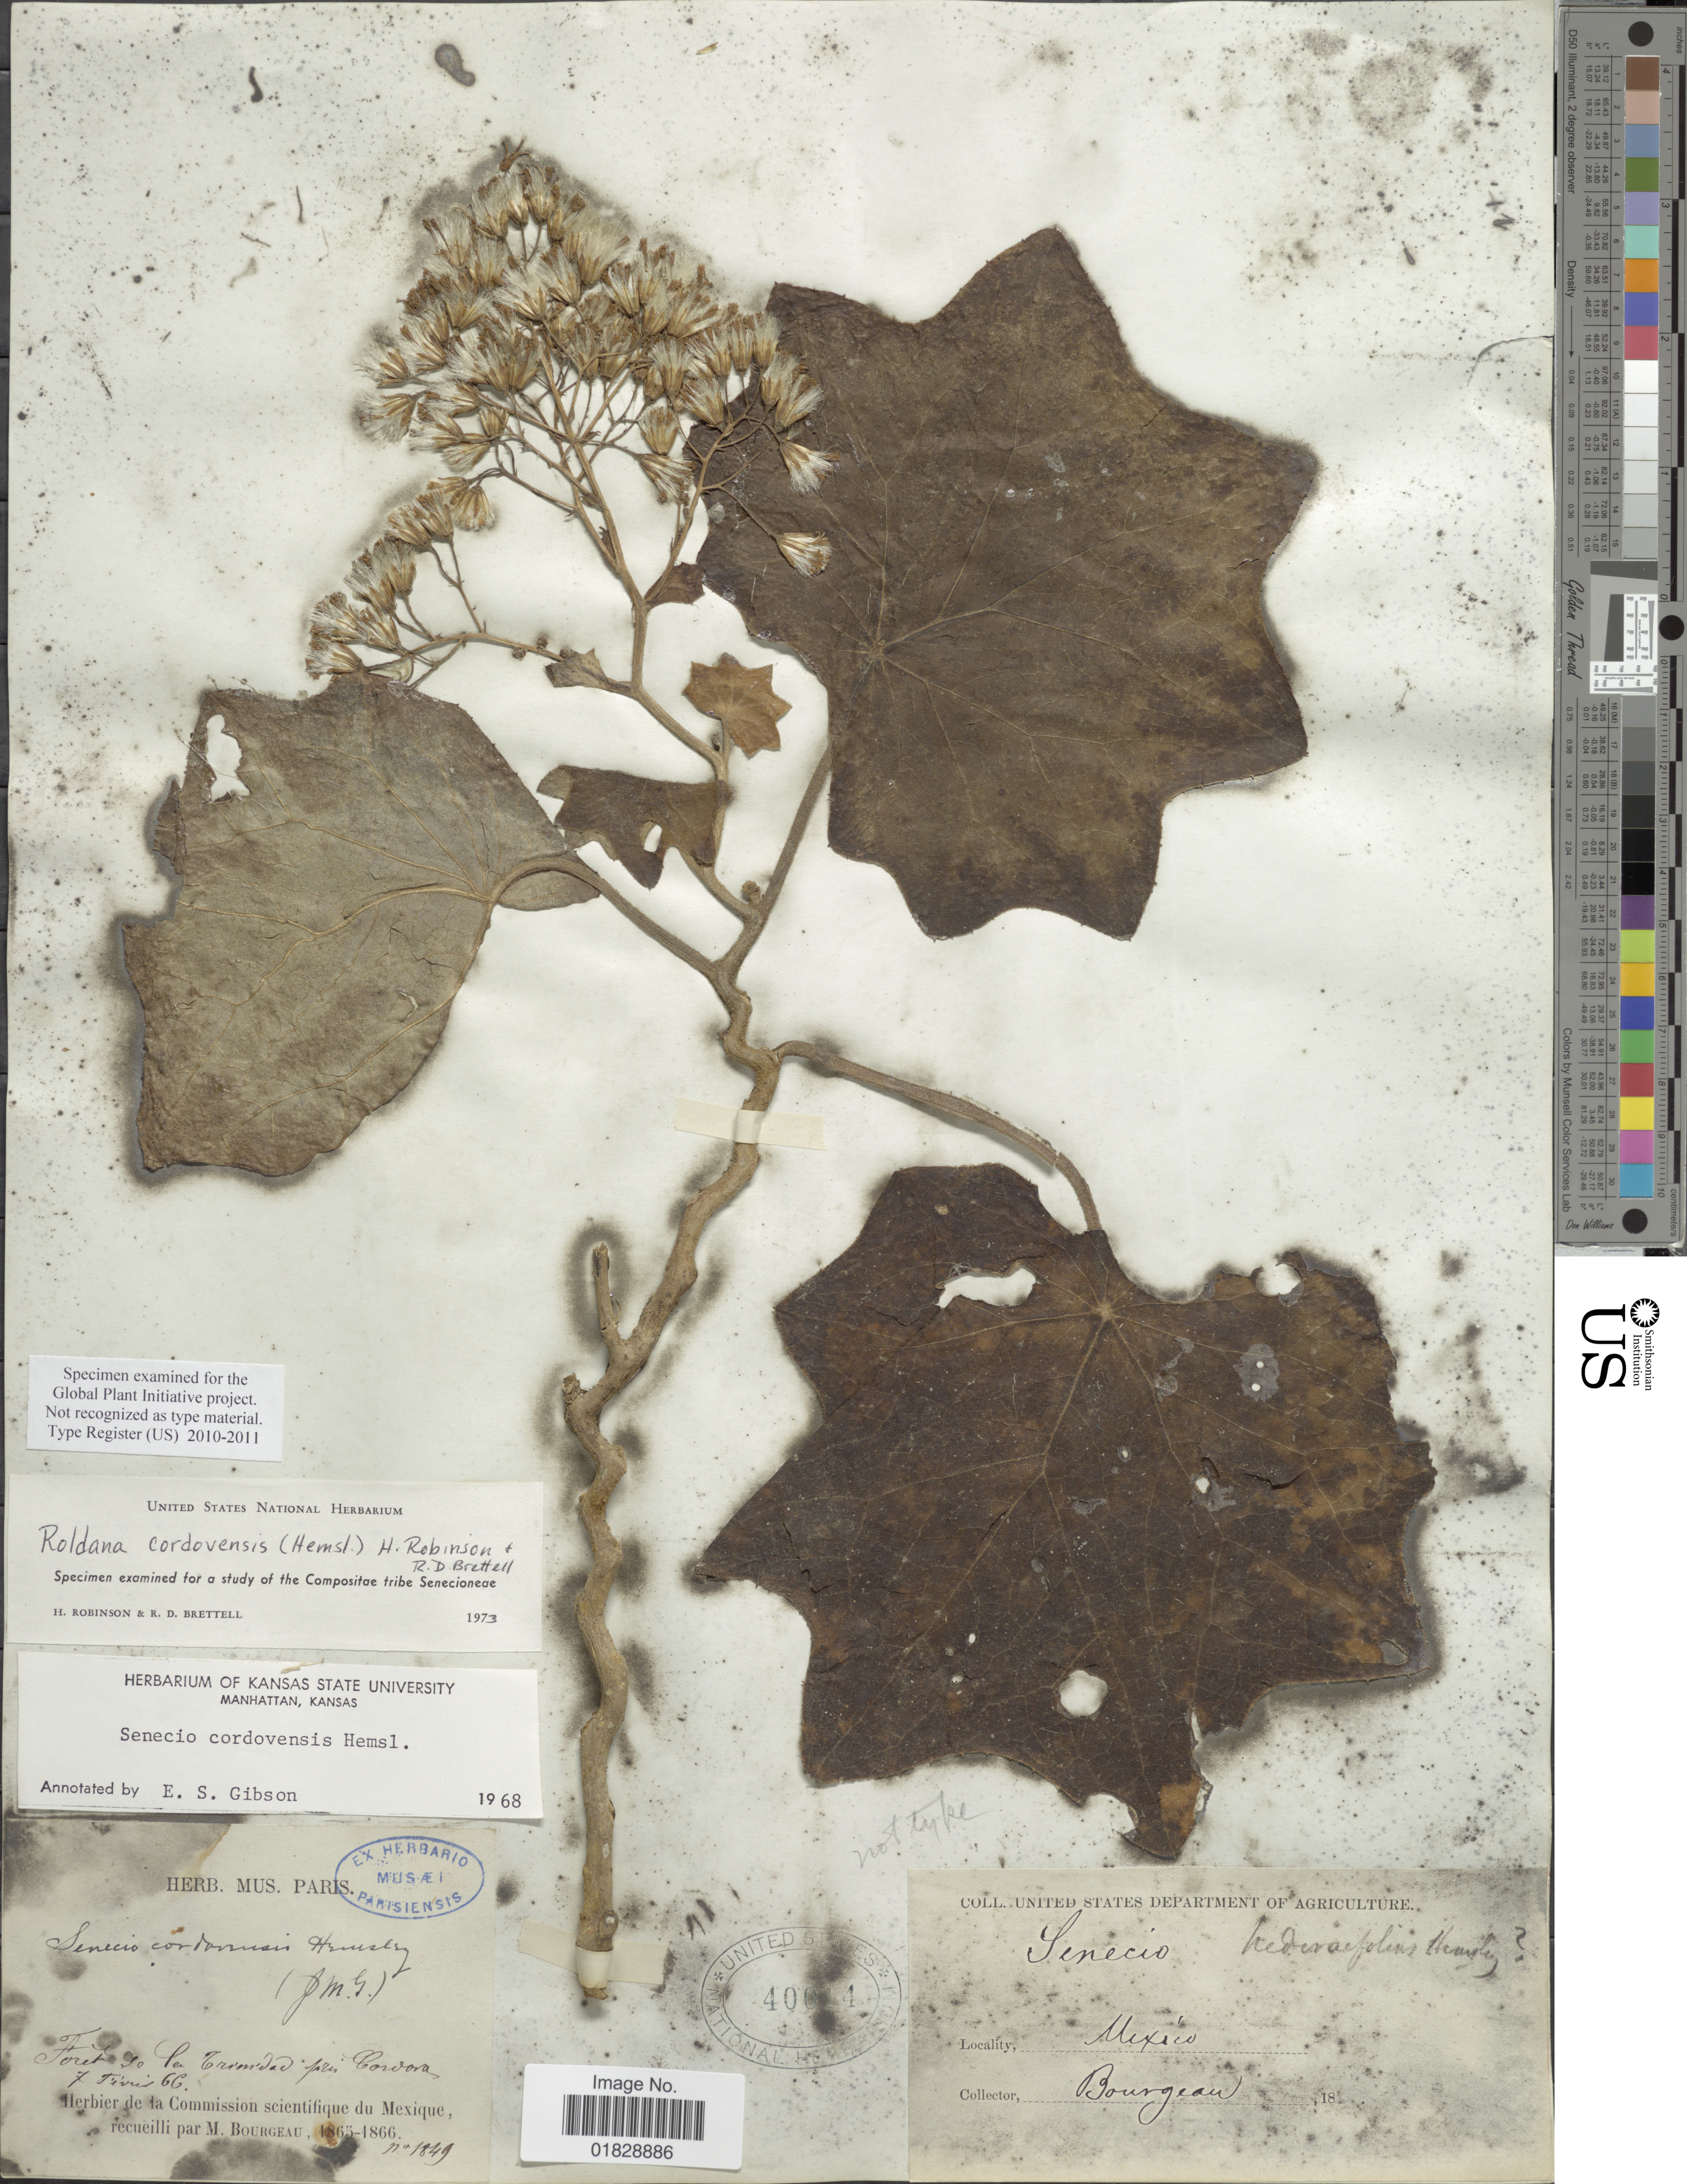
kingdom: Plantae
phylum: Tracheophyta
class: Magnoliopsida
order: Asterales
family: Asteraceae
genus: Roldana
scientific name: Roldana cordovensis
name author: (Hemsl.) H. Rob. & Brettell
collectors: M. Bourgeau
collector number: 1849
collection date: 1866-01-07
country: Mexico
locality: Foret de la Trinidad pres Cordova